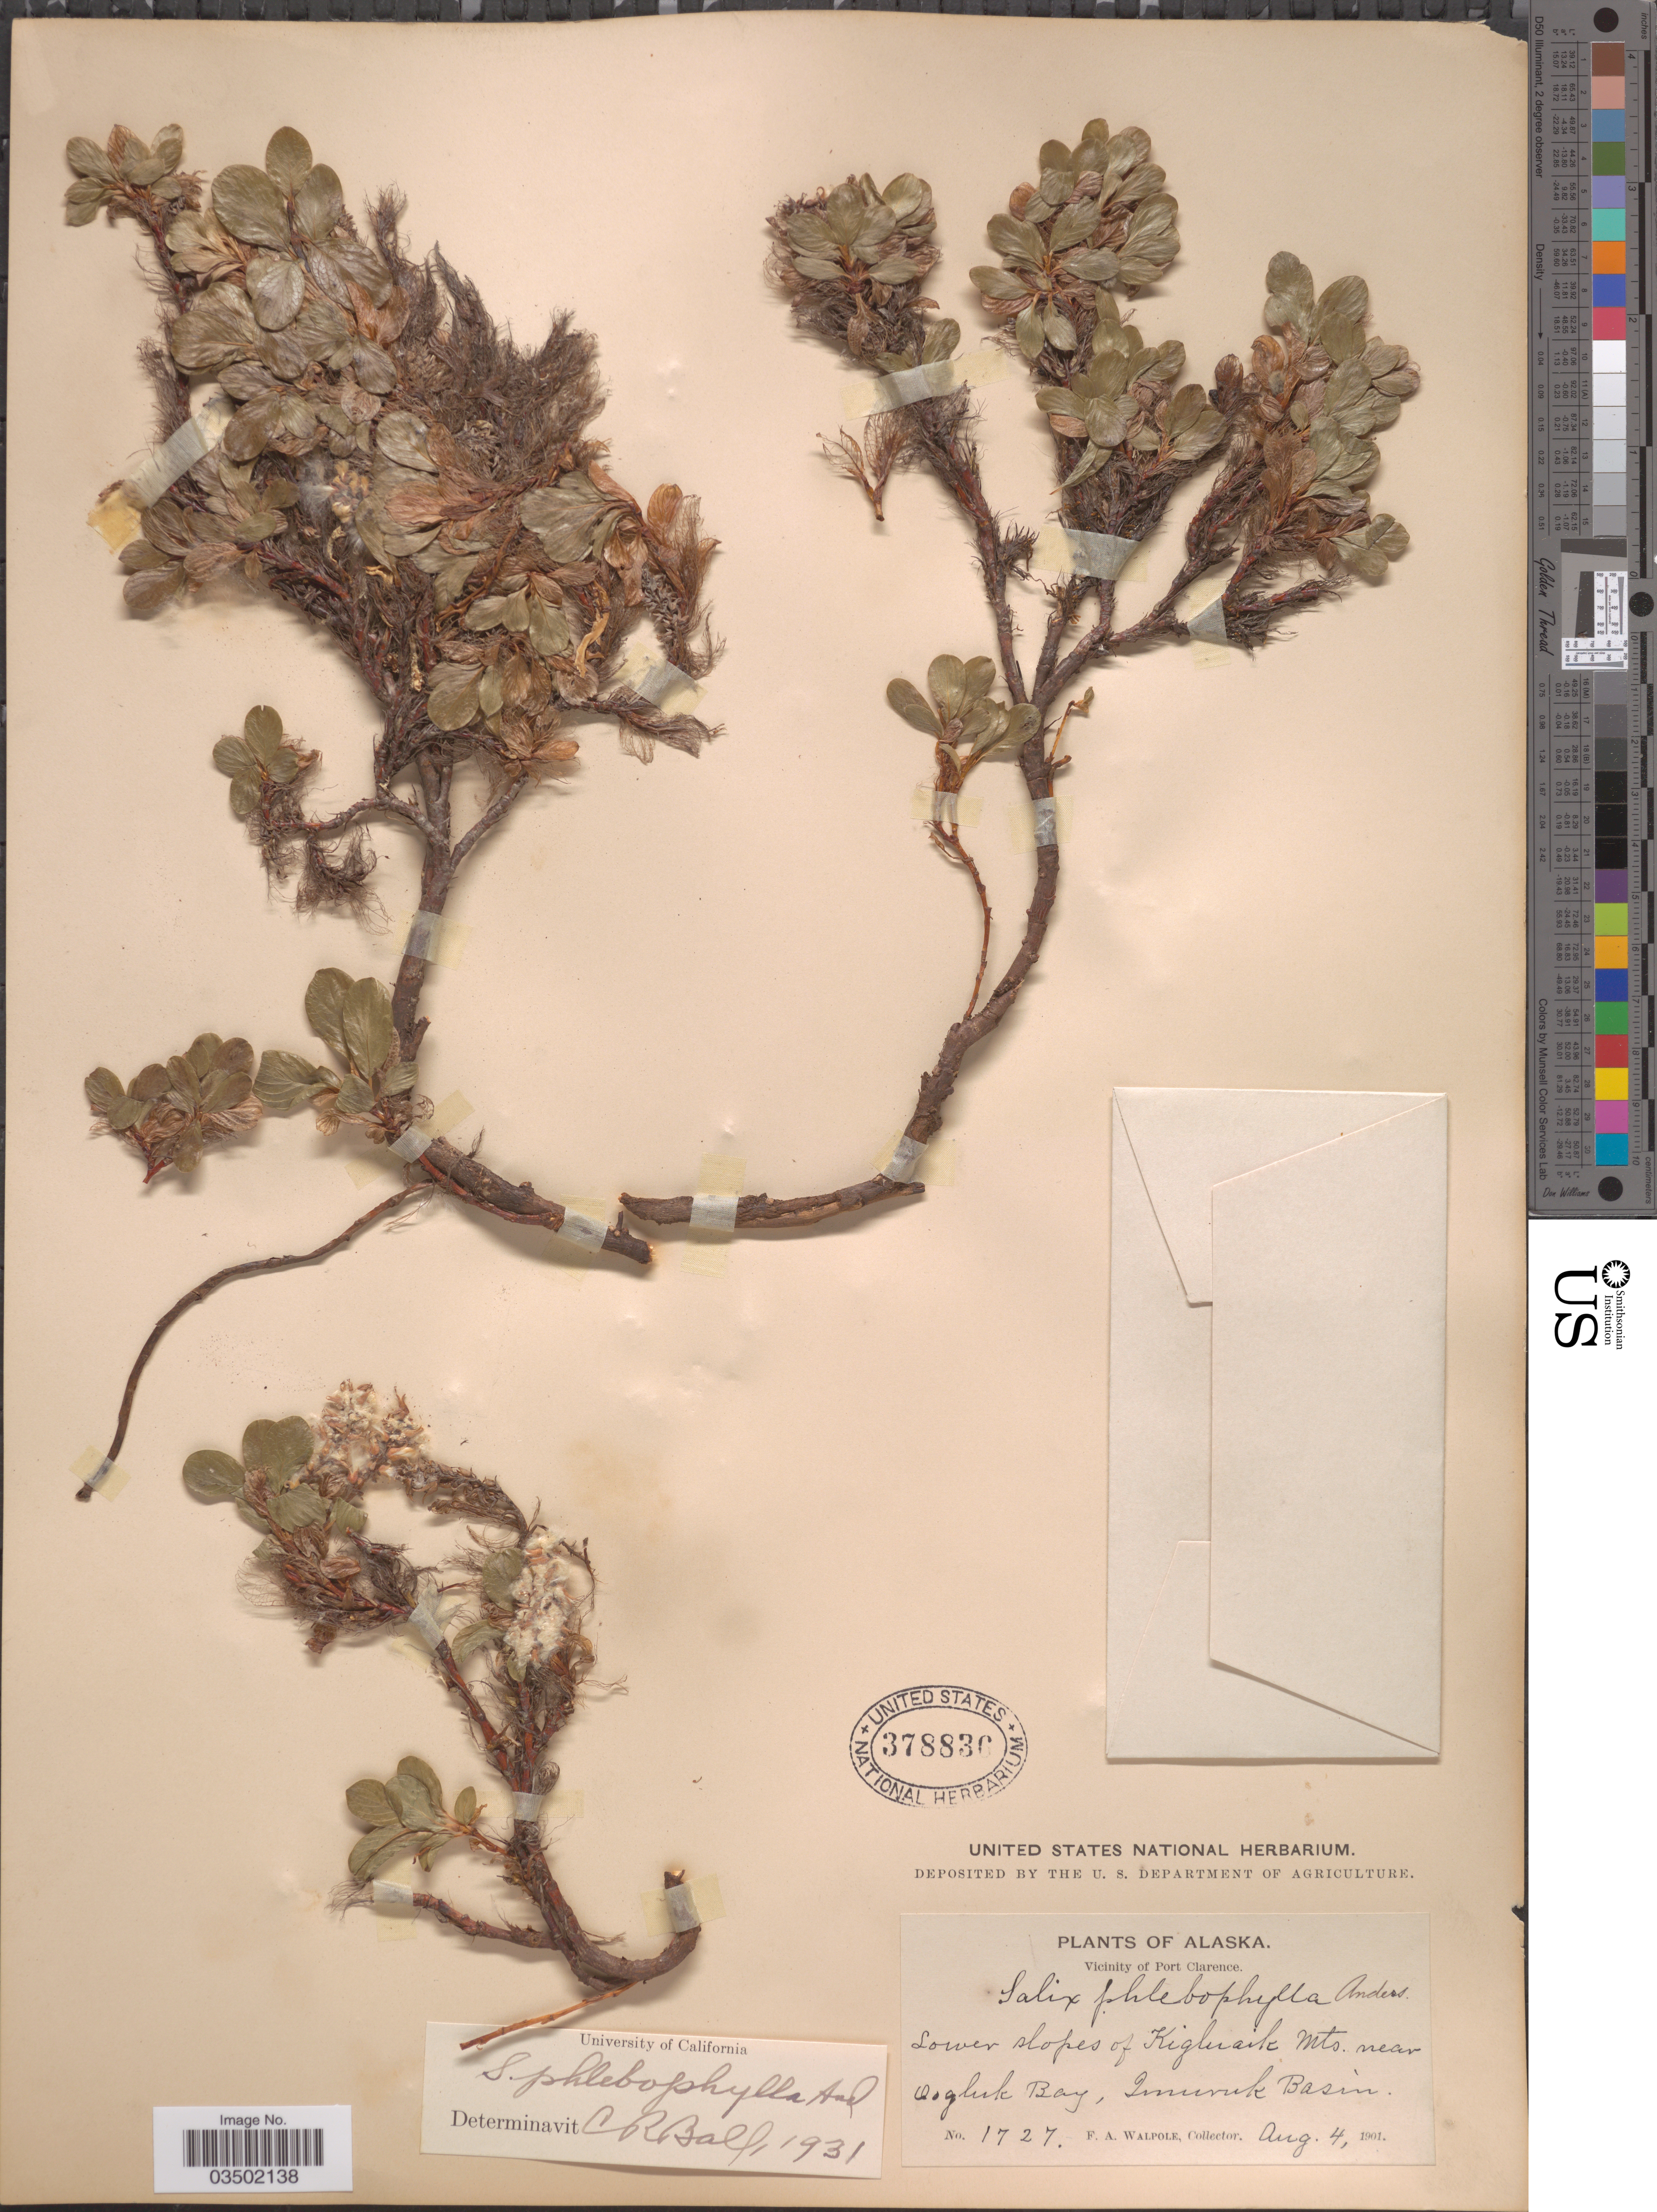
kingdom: Plantae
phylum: Tracheophyta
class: Magnoliopsida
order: Malpighiales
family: Salicaceae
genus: Salix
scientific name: Salix phlebophylla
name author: Andersson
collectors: F. Walpole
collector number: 1727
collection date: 1901-08-04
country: United States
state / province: Alaska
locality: Vicinity of Port Clarence. Lower slopes of Kigluaik Mts., near Oogluk Bay, Imuruk Basin.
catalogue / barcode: US 378836